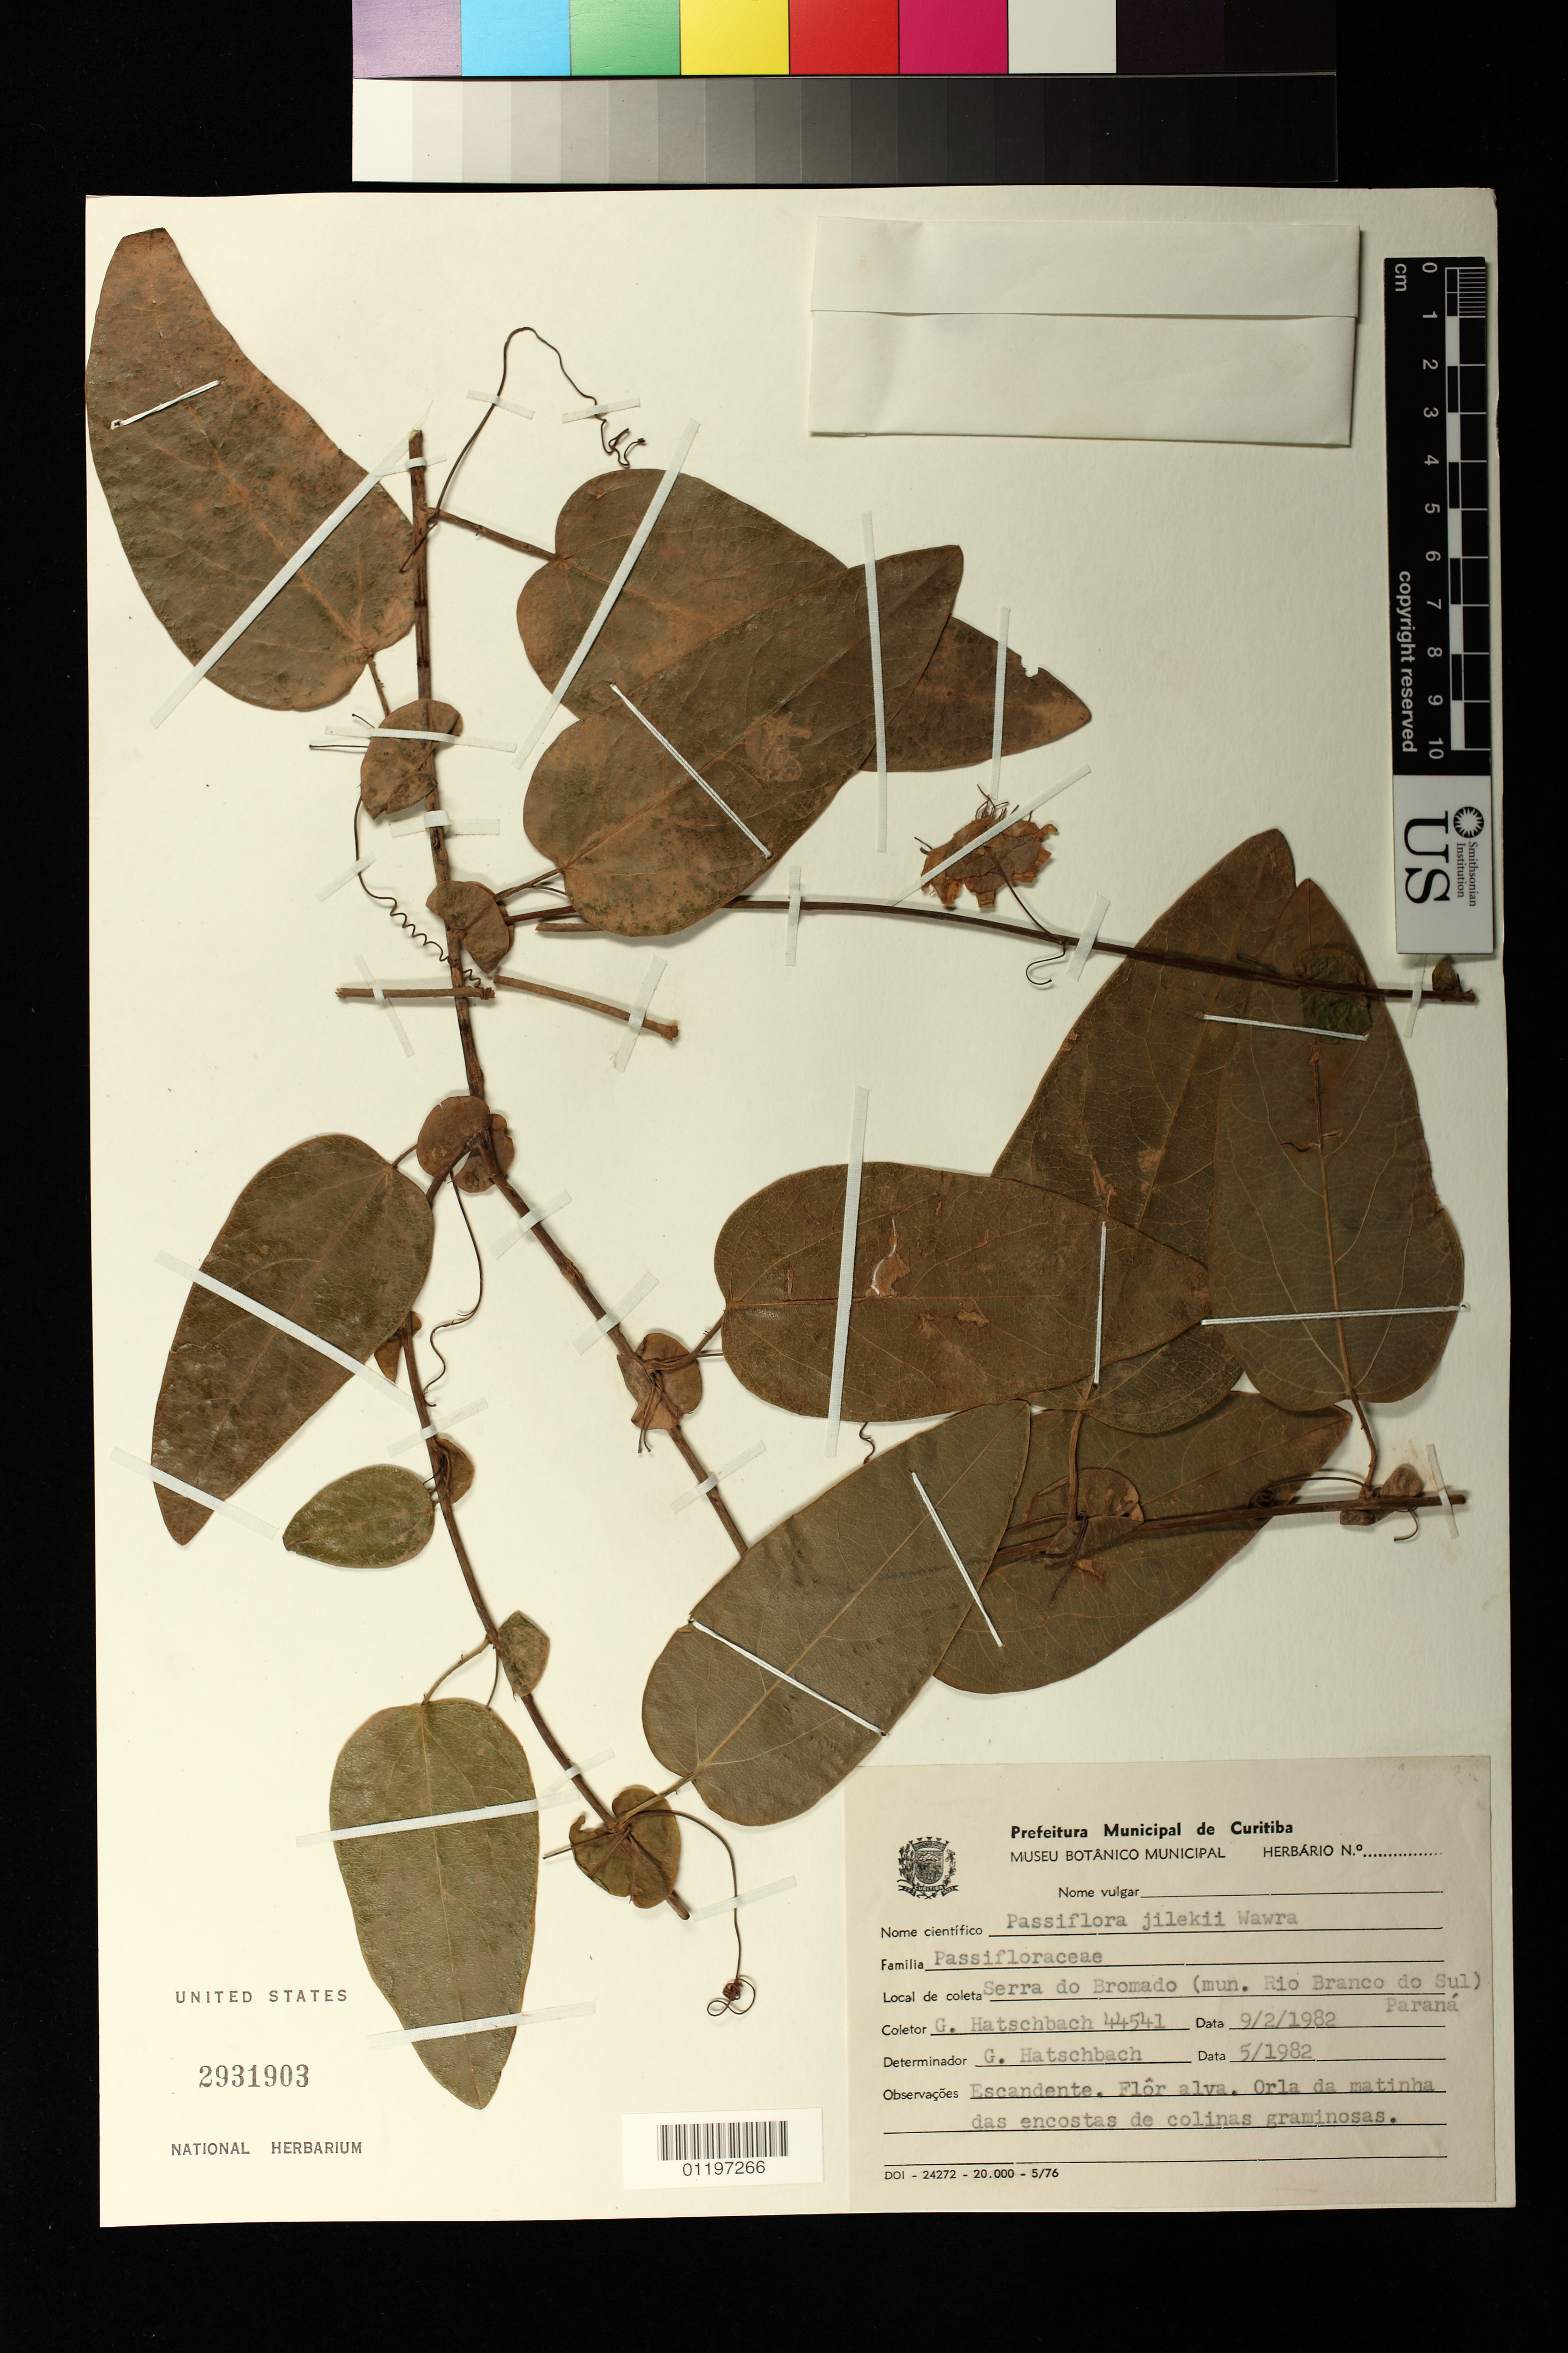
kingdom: Plantae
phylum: Tracheophyta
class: Magnoliopsida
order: Malpighiales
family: Passifloraceae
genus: Passiflora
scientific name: Passiflora jilekii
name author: Wawra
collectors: G. Hatschbach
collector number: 44541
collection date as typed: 02 Sep 1982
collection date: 1982-09-02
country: Brazil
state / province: Paraná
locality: Serra do Bromado (mun. Rio Branco do Sul)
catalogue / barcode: US 2931903